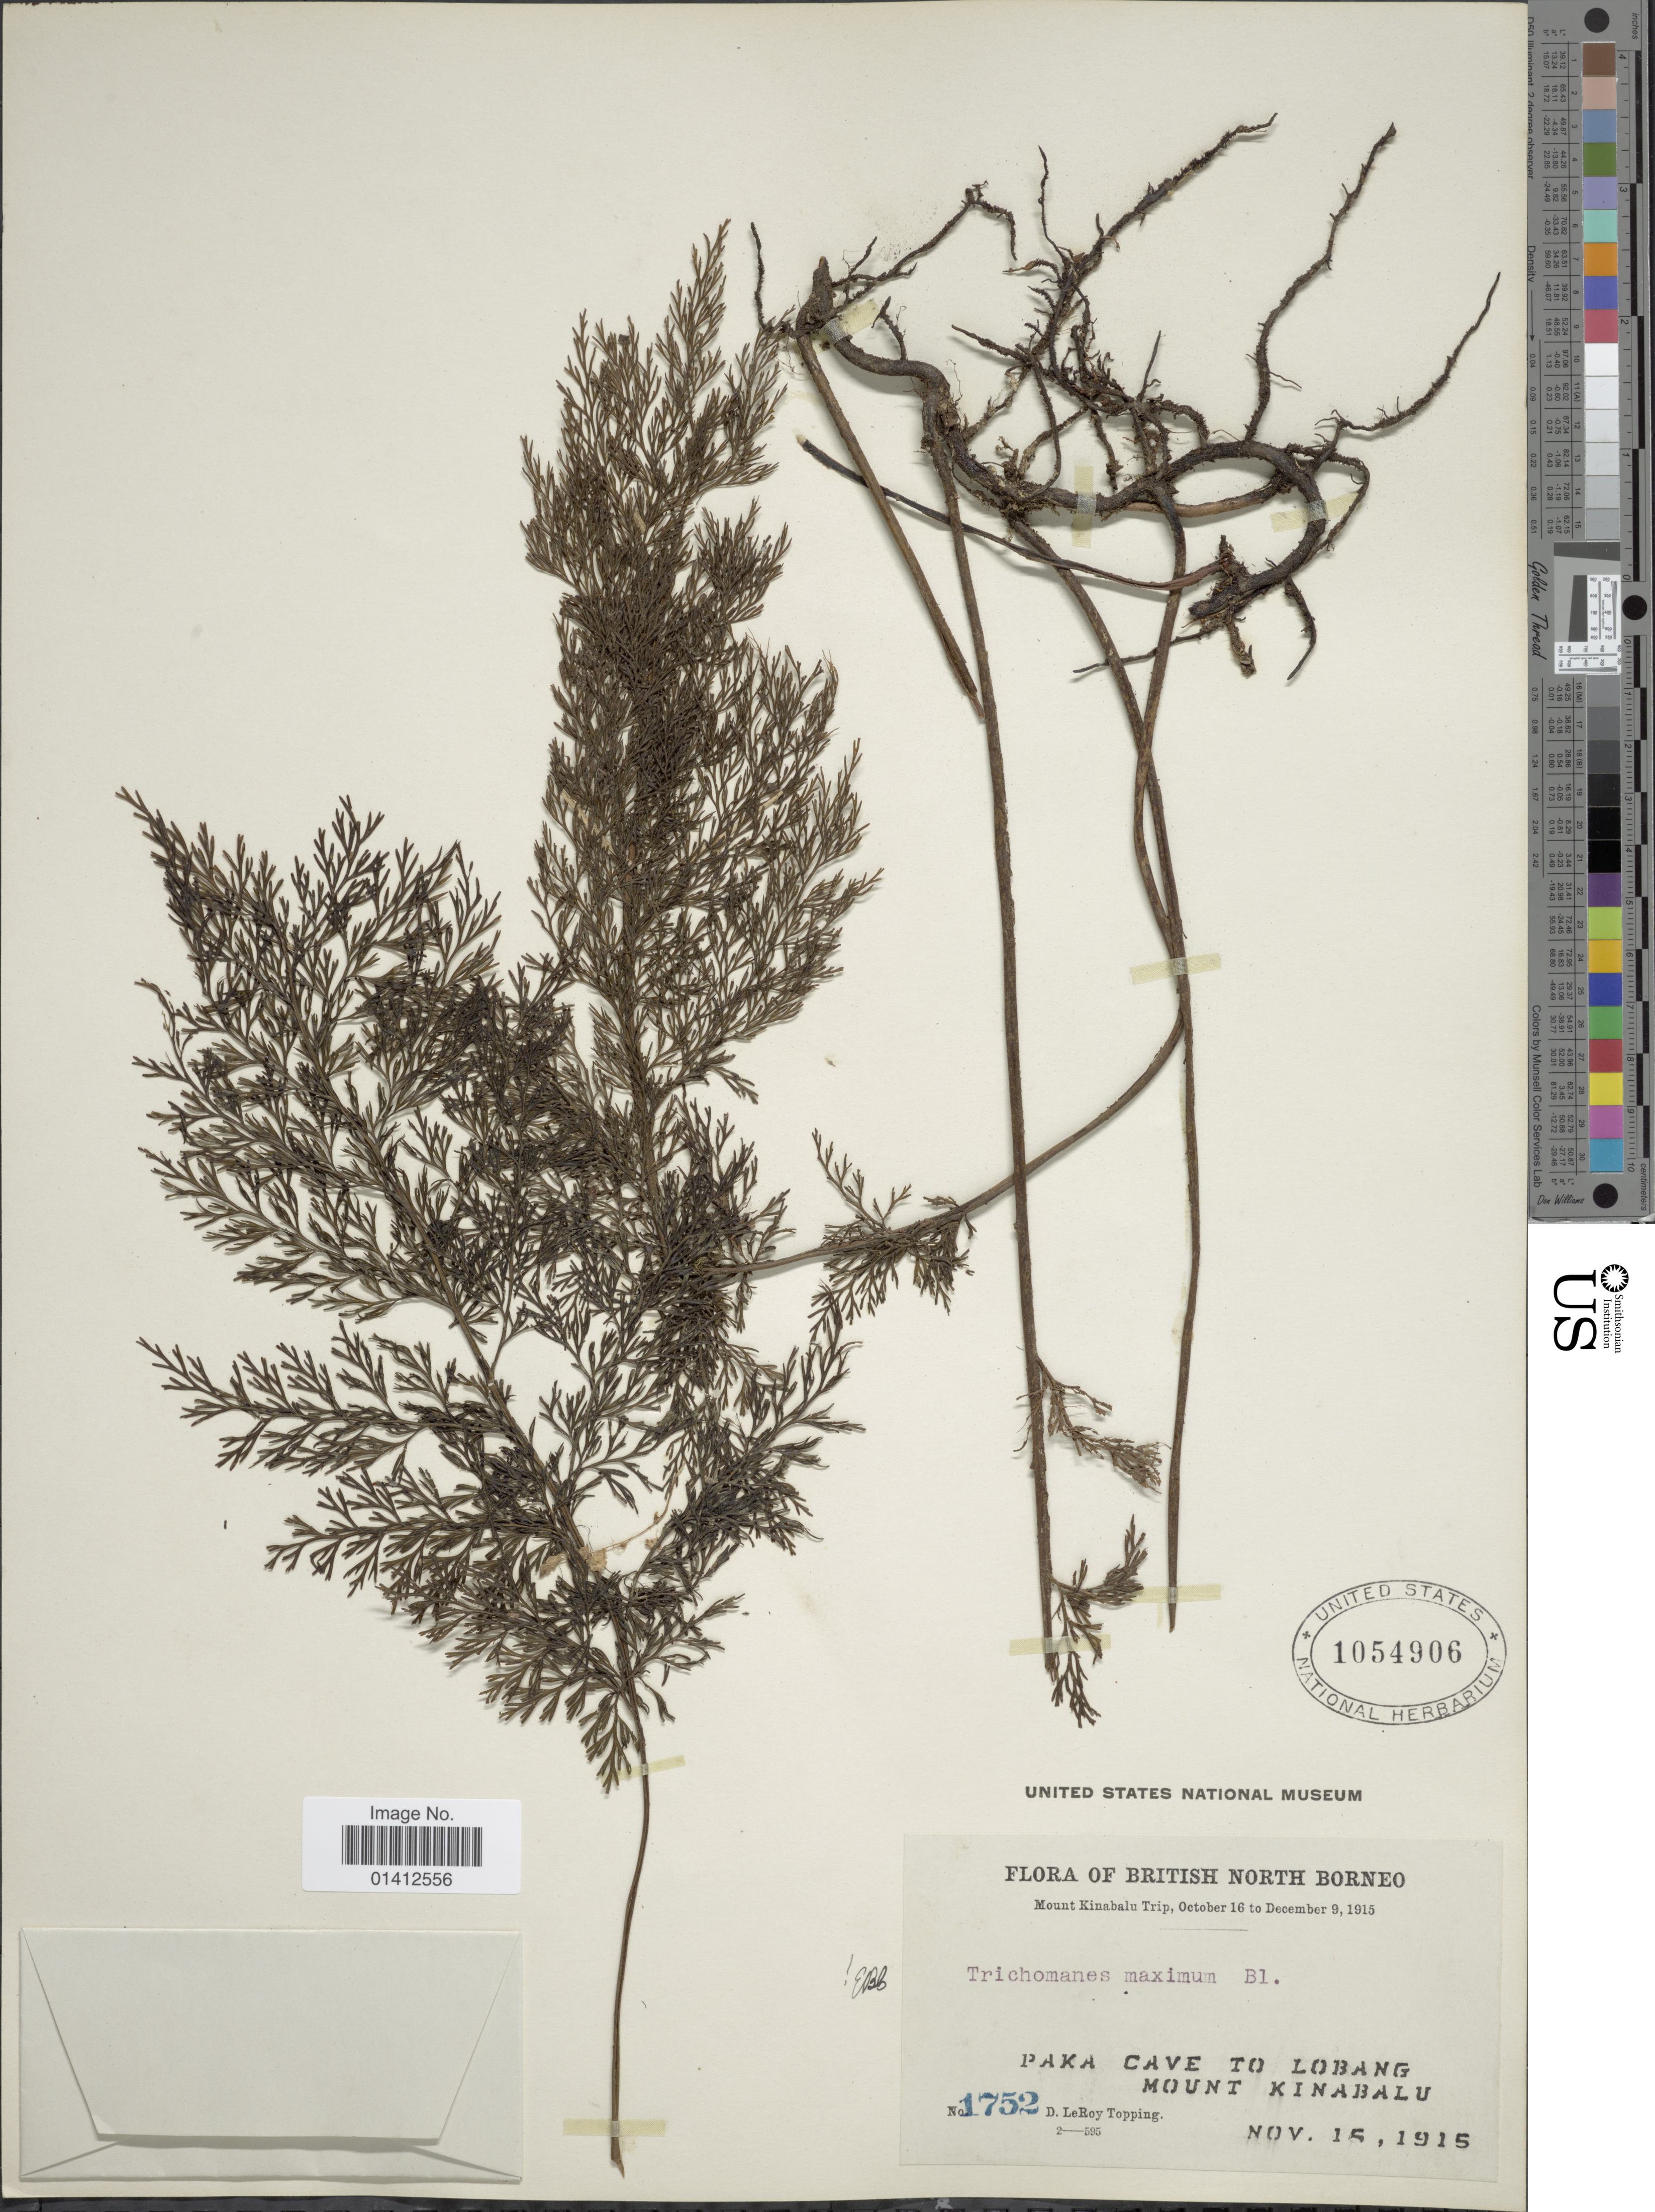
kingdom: Plantae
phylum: Tracheophyta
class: Polypodiopsida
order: Hymenophyllales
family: Hymenophyllaceae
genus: Vandenboschia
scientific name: Vandenboschia maxima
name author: (Blume) Copel.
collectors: D. L. Topping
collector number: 1752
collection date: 1915-11-15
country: Malaysia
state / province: Sabah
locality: British North Borneo, Paka Cave to Lobang Mount Kinabalu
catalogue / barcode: US 1054906